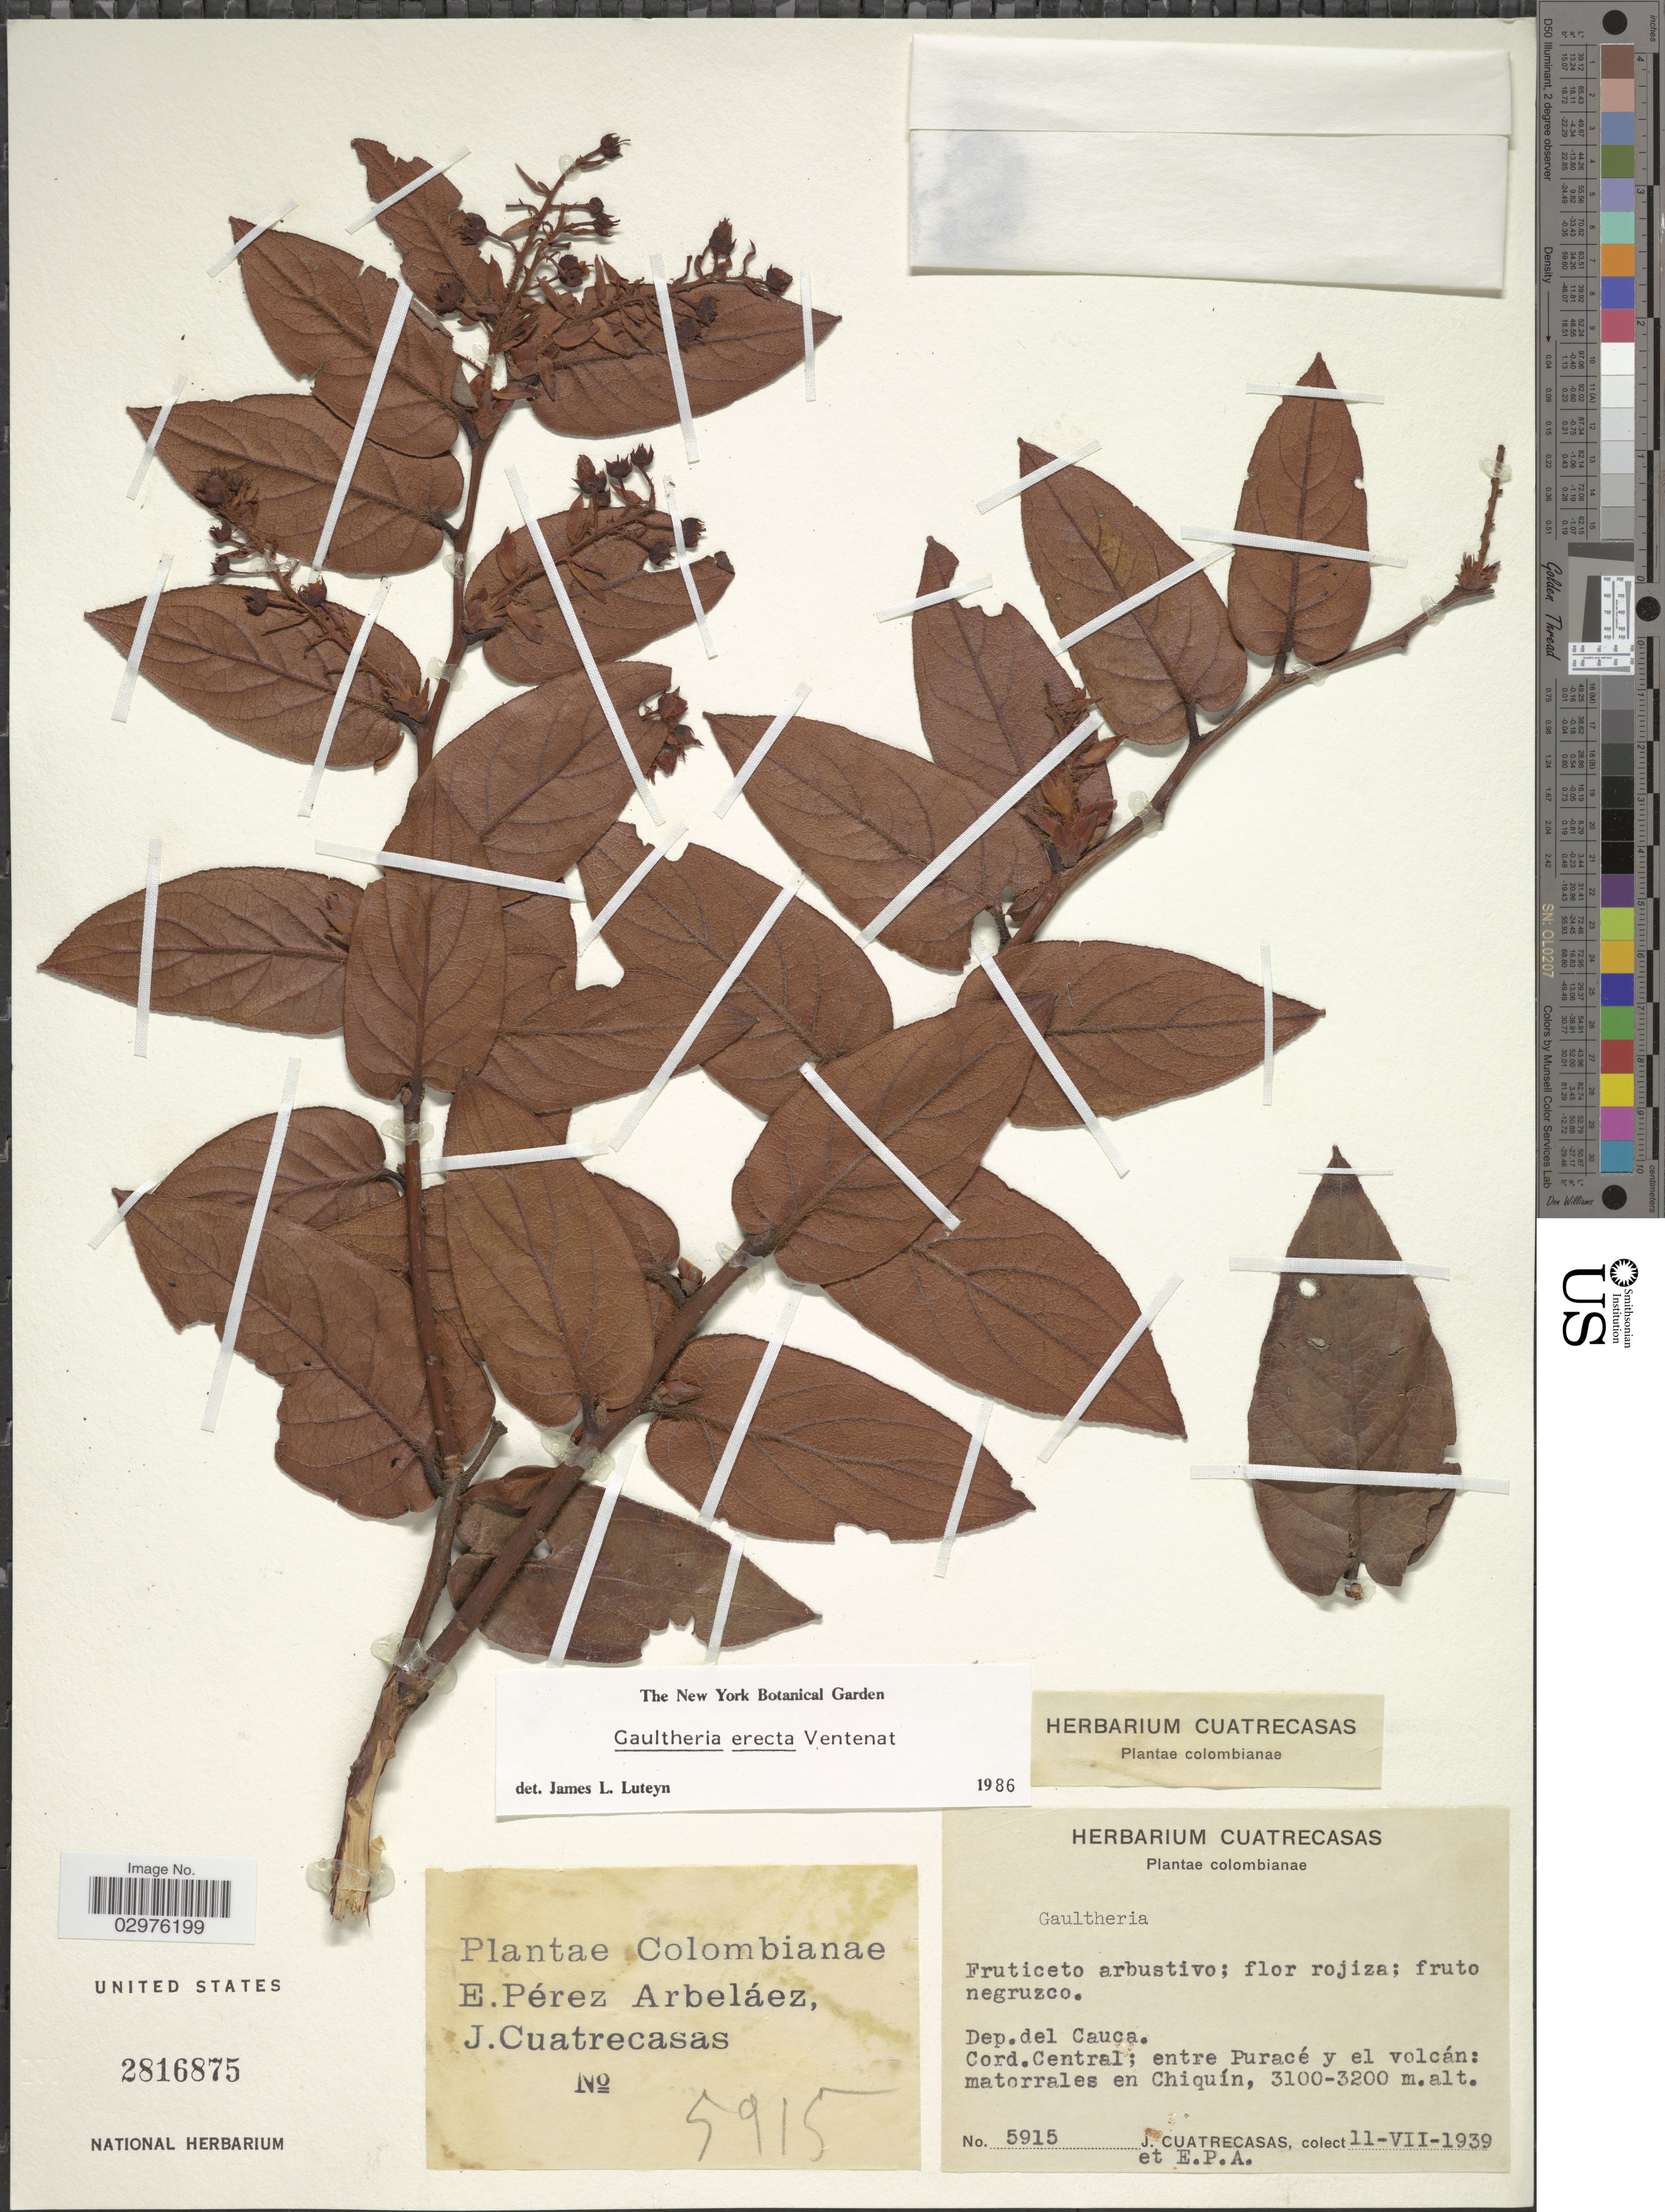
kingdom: Plantae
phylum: Tracheophyta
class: Magnoliopsida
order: Ericales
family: Ericaceae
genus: Gaultheria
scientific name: Gaultheria erecta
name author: Vent.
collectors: J. Cuatrecasas & E. Pérez Arbeláez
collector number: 5915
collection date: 1939-07-11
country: Colombia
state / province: Cauca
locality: Dep. del Cauca. Cord. Central; entre Puracé y el volcán: matorrales en Chiquín.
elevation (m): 3100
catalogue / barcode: US 2816875